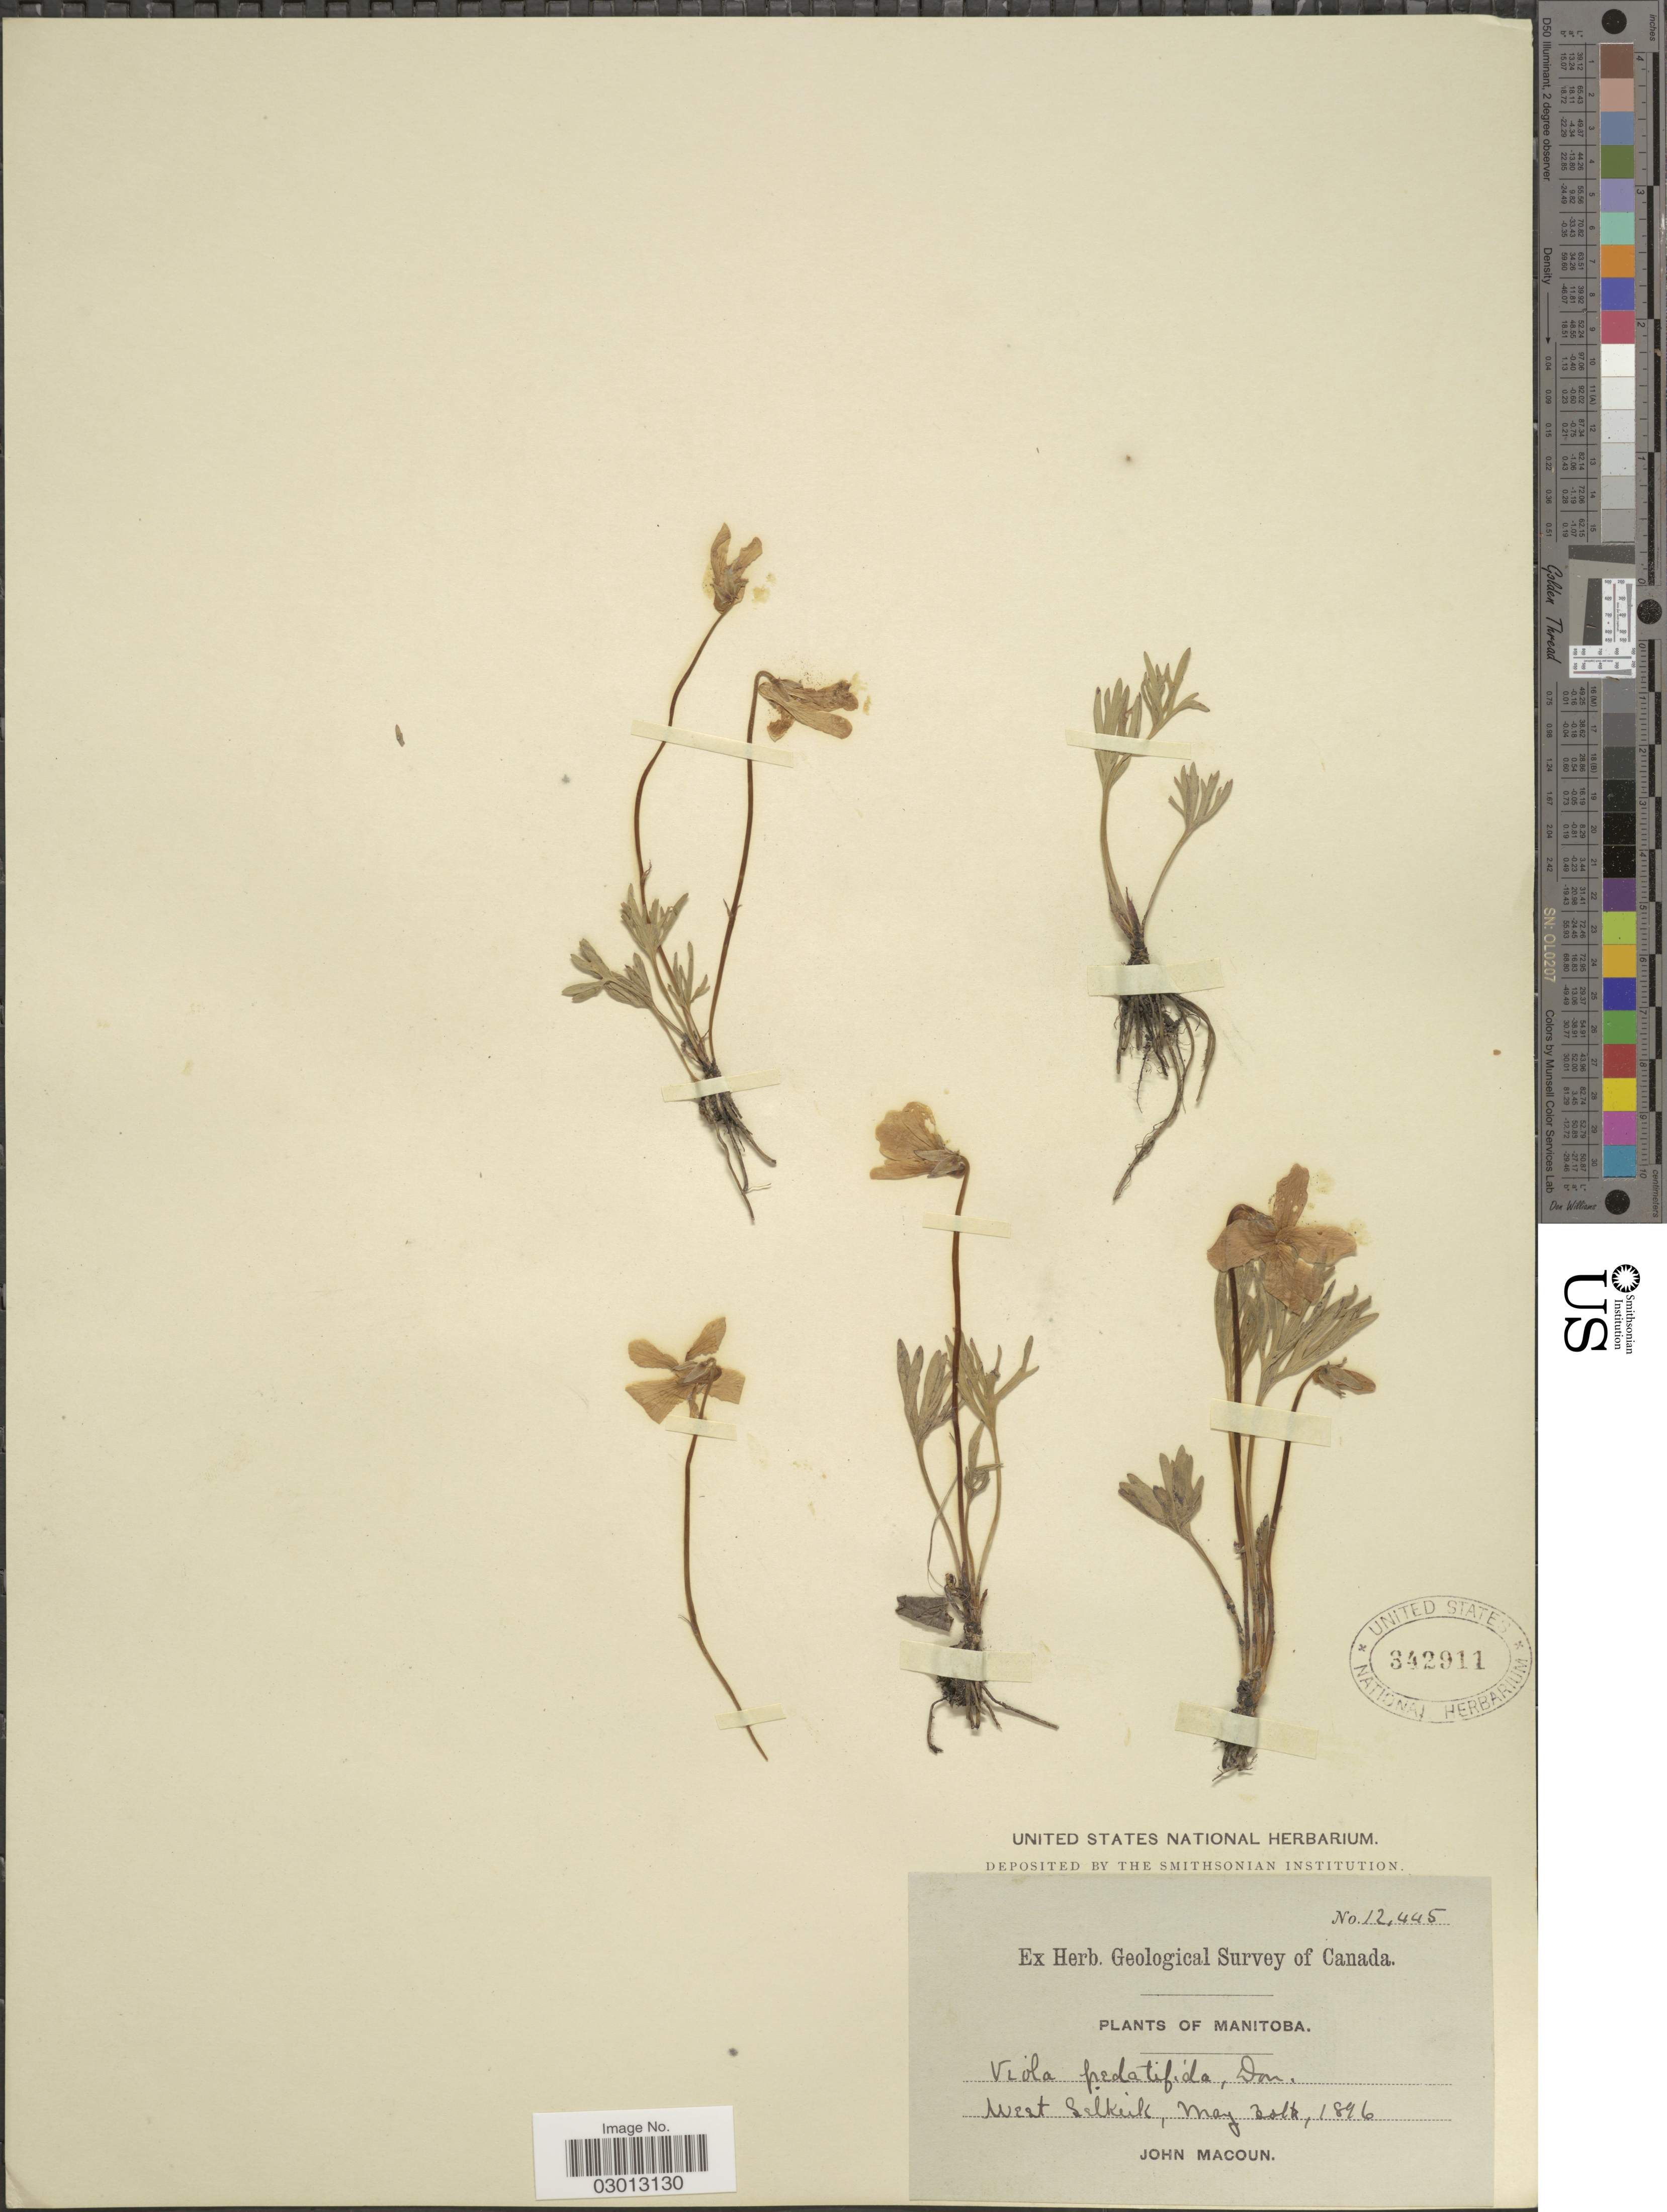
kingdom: Plantae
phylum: Tracheophyta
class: Magnoliopsida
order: Malpighiales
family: Violaceae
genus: Viola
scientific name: Viola pedatifida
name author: G. Don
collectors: J. Macoun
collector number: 12445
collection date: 1896-05-30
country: Canada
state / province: Manitoba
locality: West Selkirk.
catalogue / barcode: US 342911